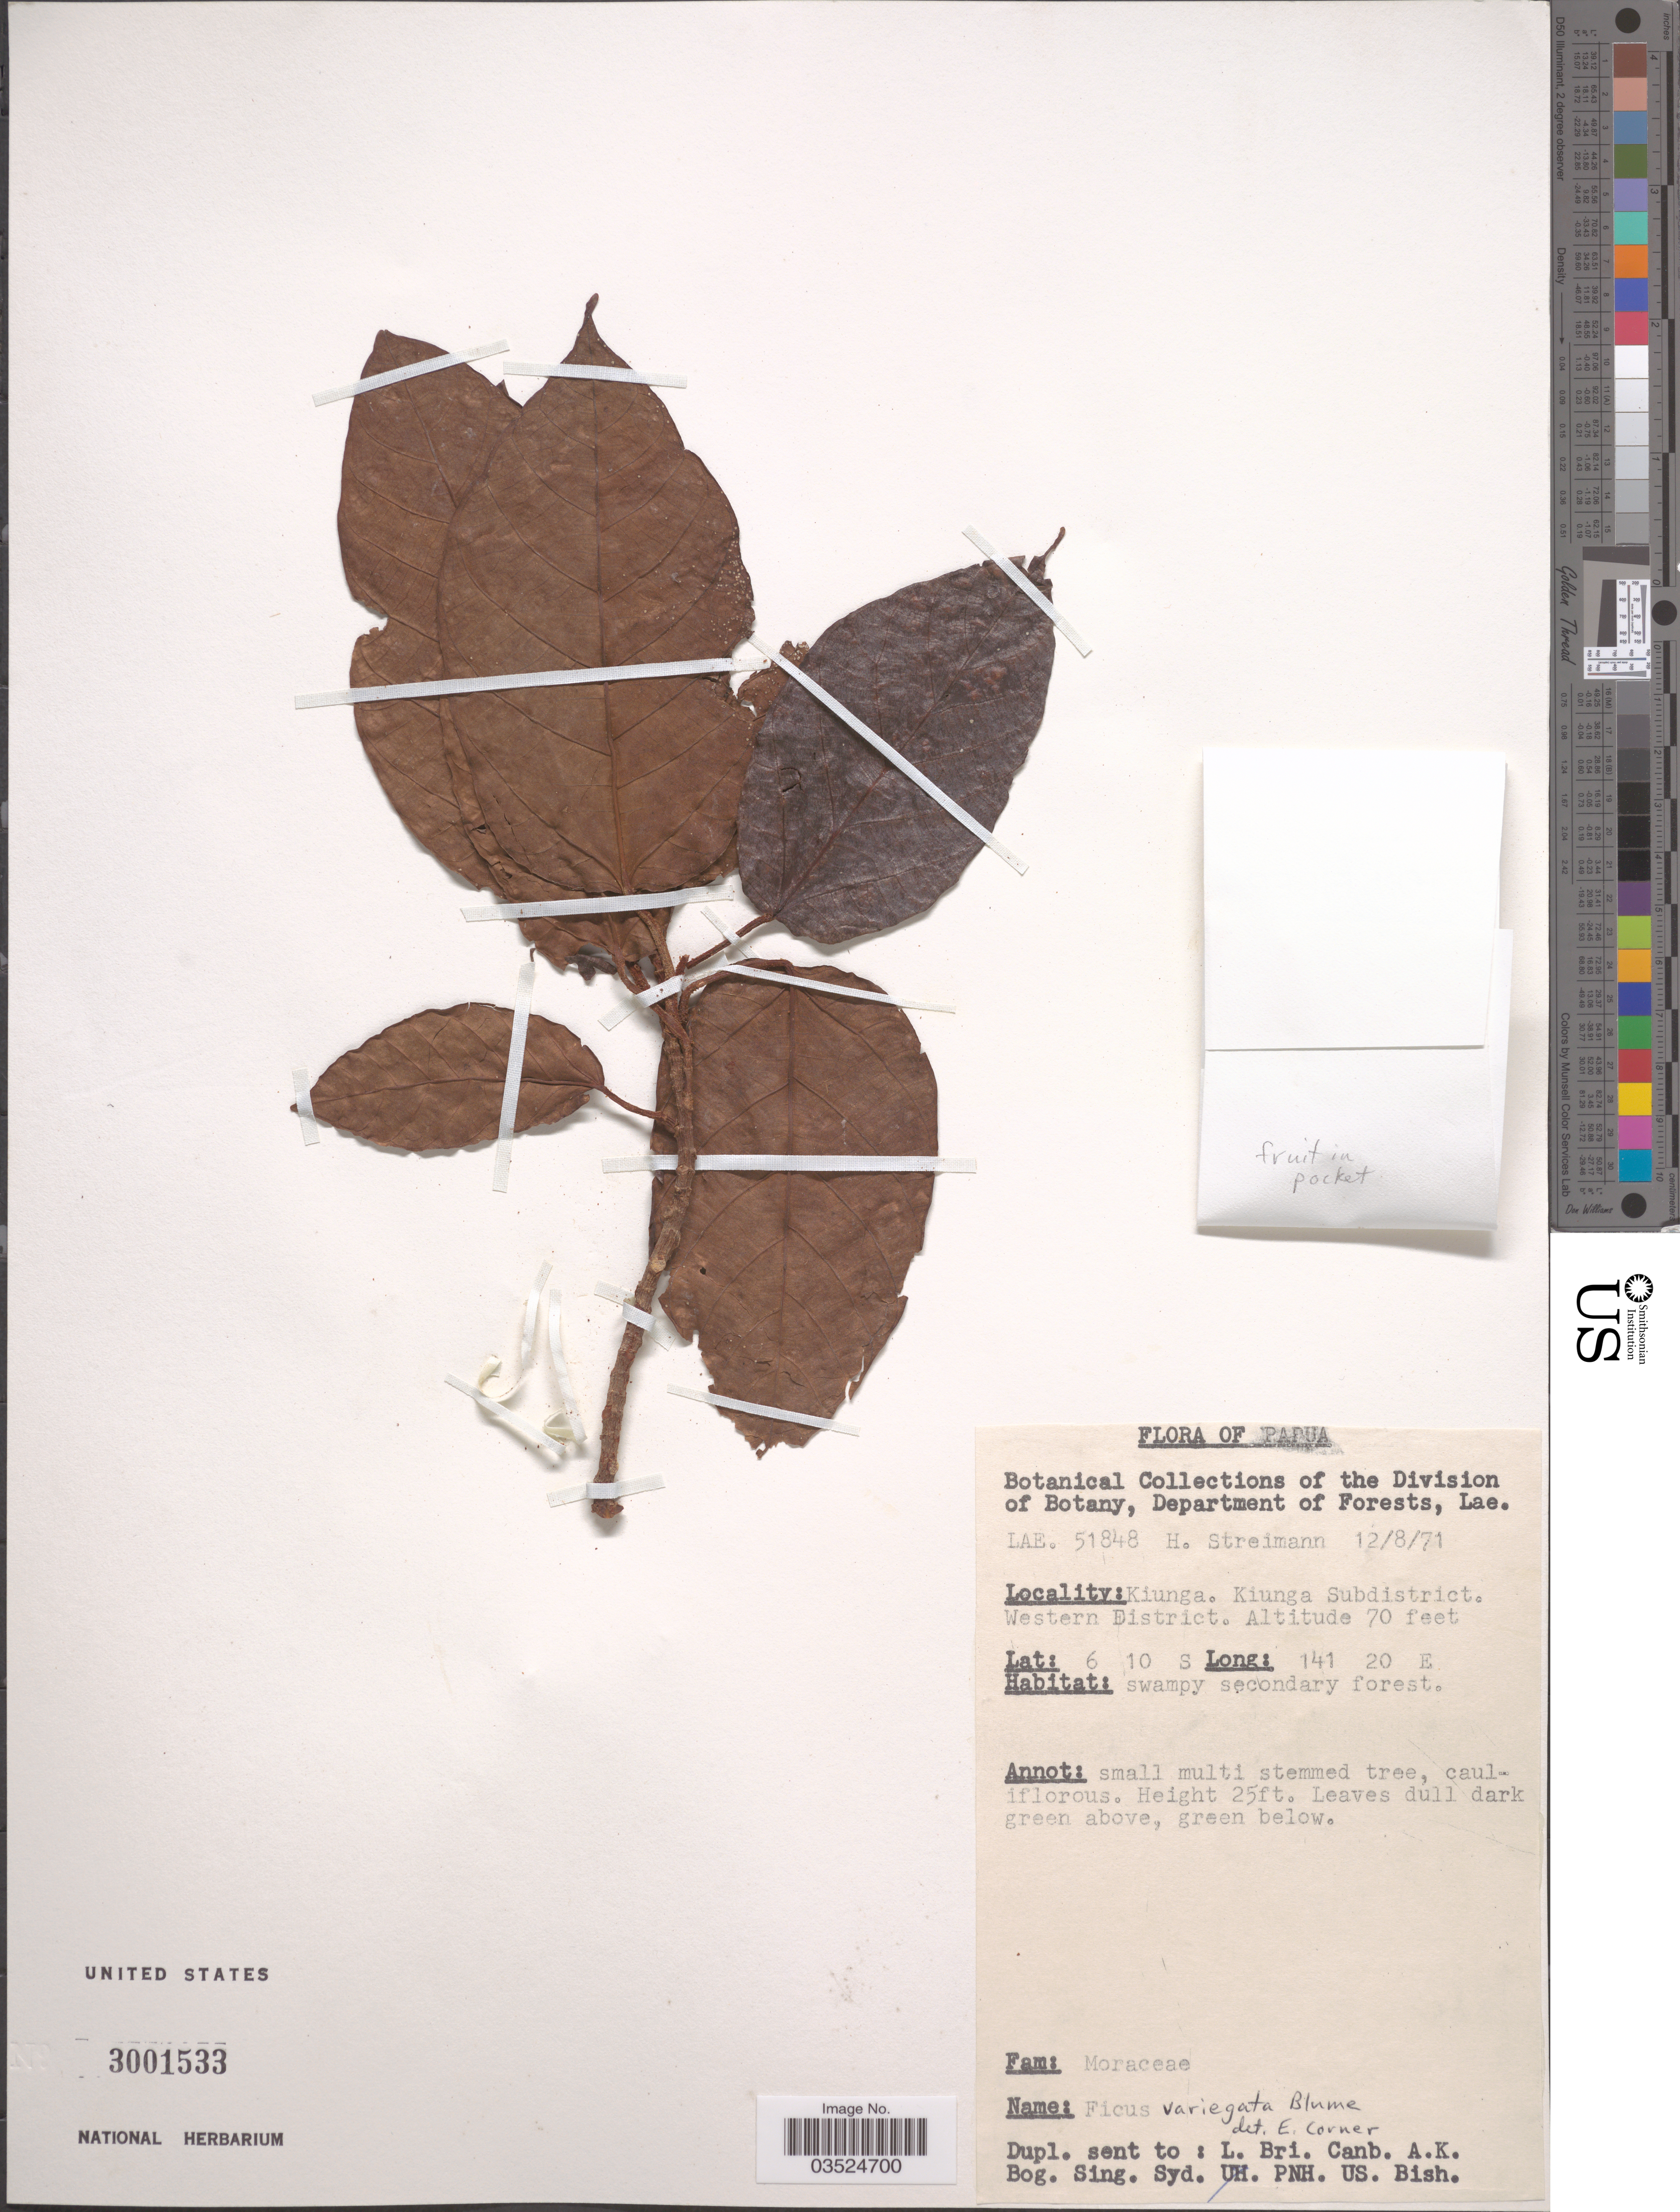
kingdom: Plantae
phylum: Tracheophyta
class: Magnoliopsida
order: Rosales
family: Moraceae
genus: Ficus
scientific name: Ficus variegata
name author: Blume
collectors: H. Streimann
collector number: LAE 51848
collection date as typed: Transcribed d/m/y: 12/8/71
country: Papua New Guinea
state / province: Manus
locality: Papua. Kiunga. Kiunga Subdistrict. Western District.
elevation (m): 21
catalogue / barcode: US 3001533